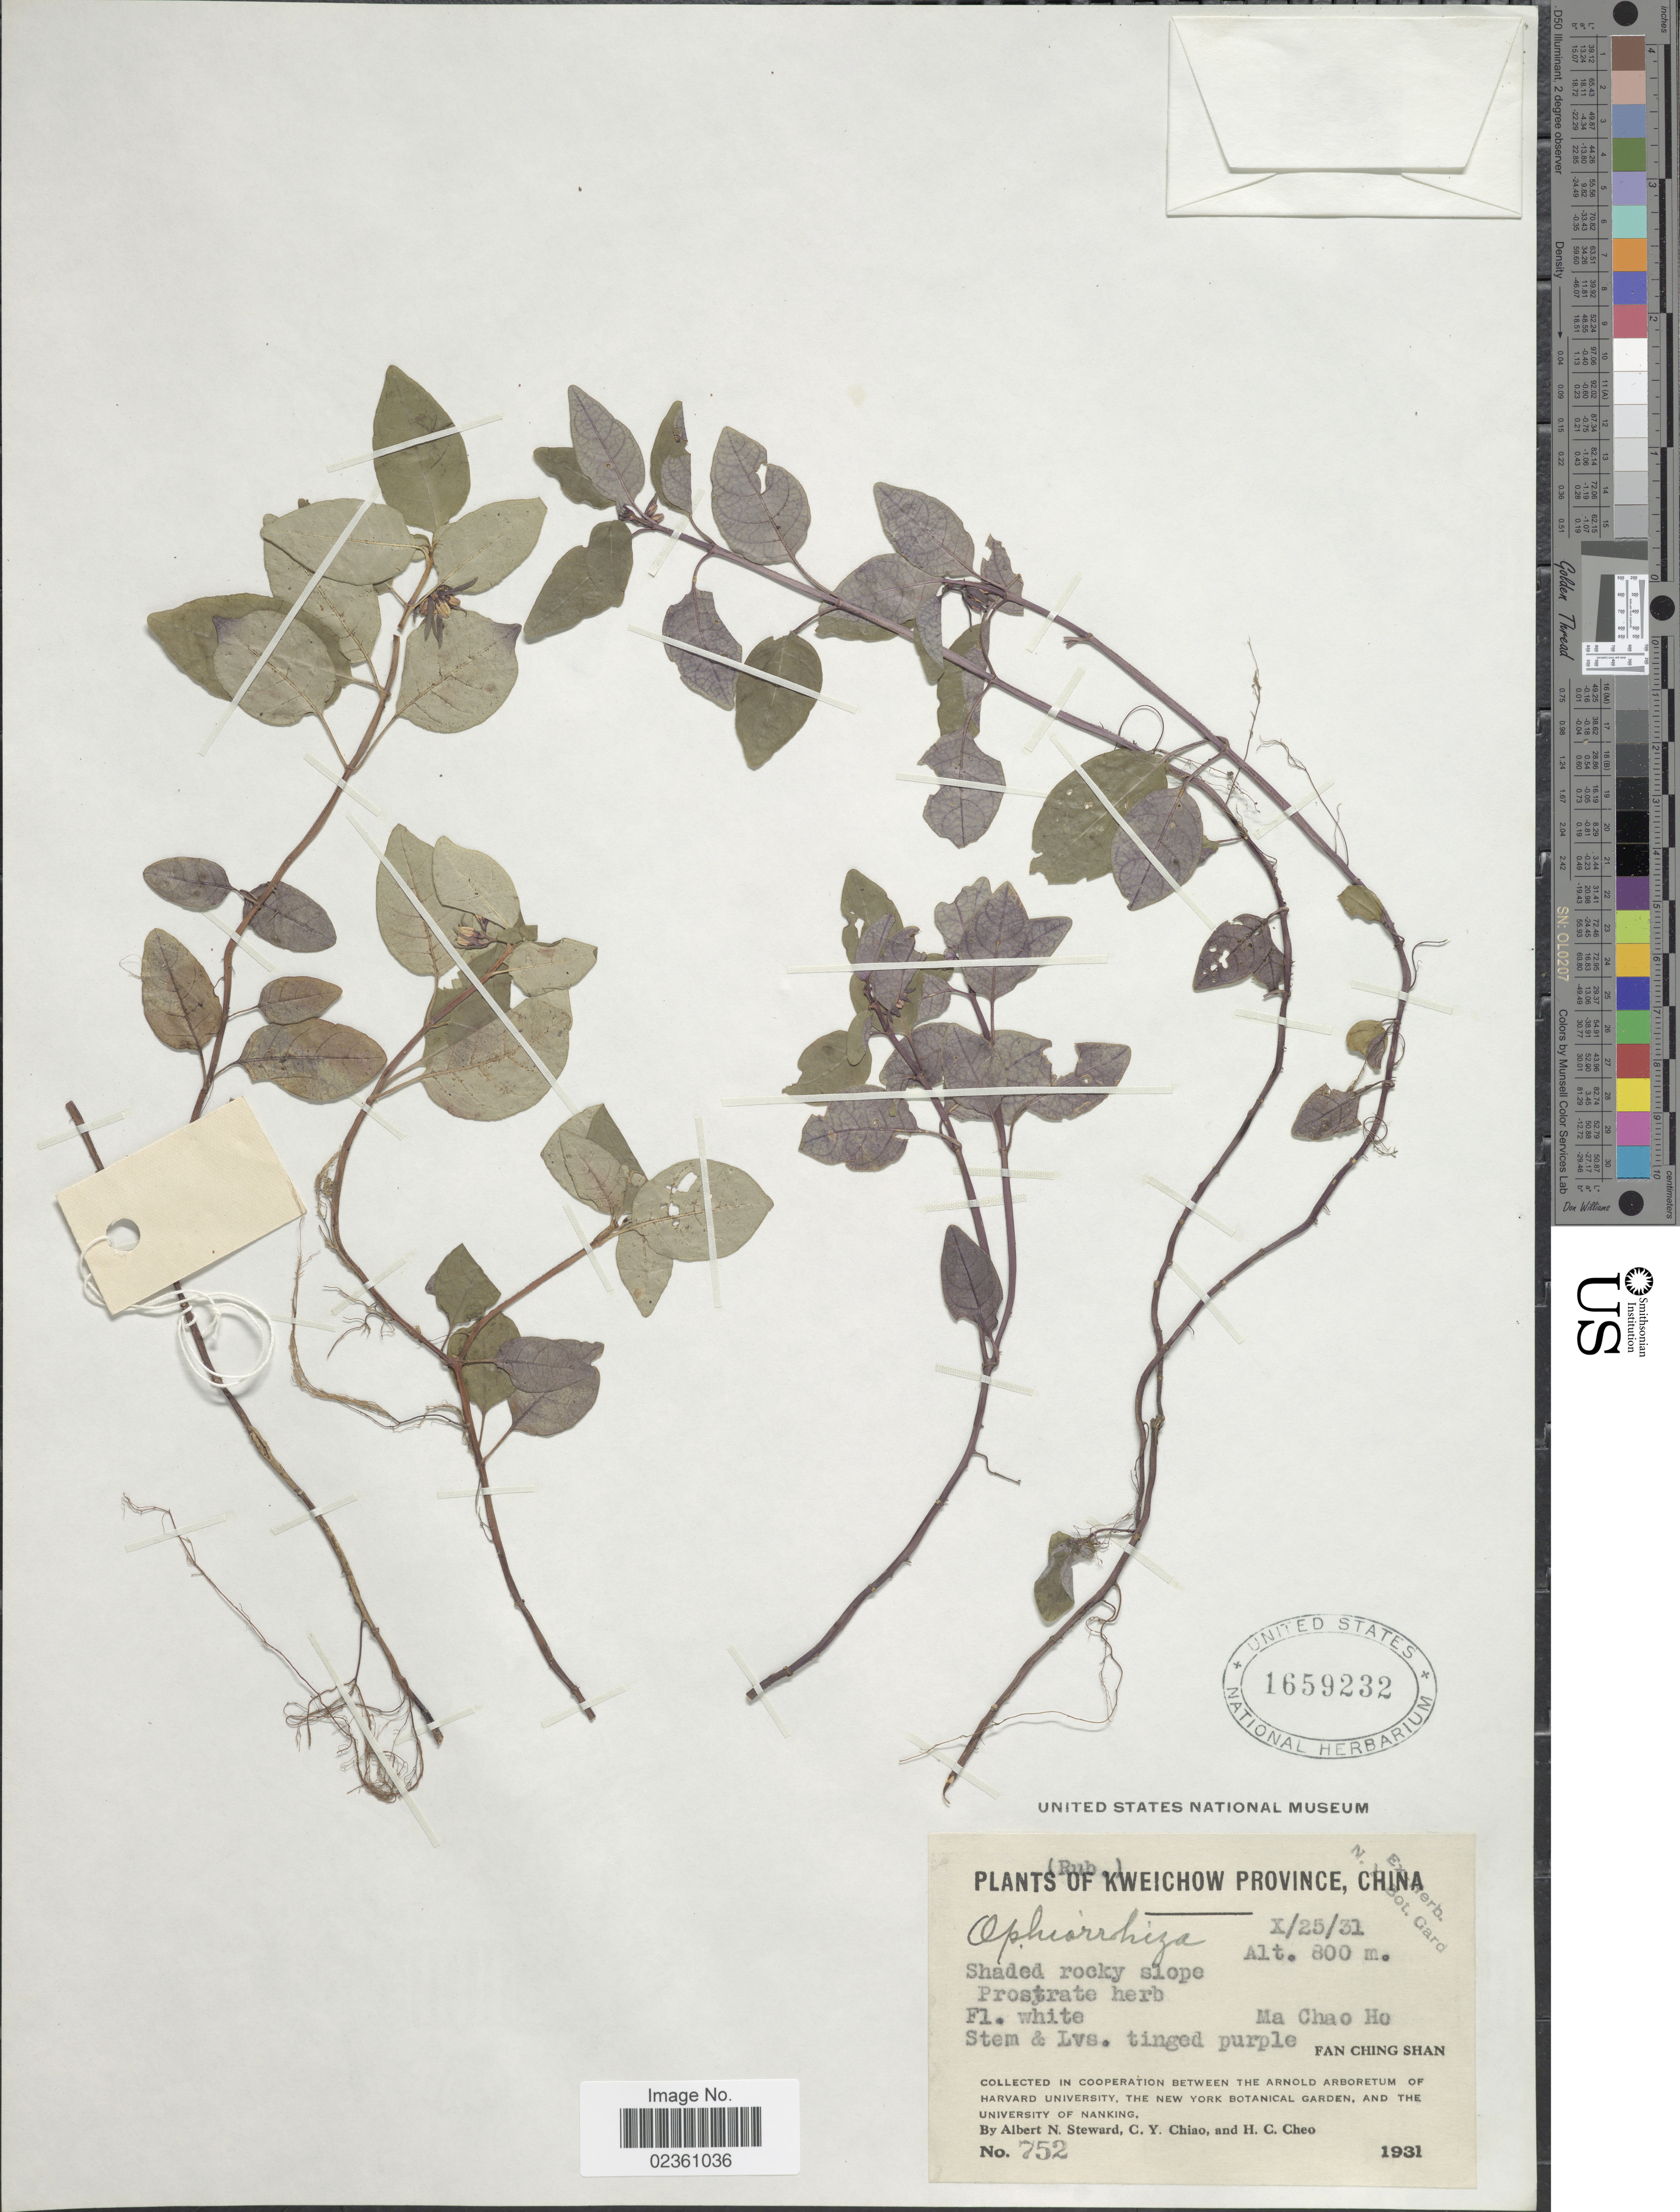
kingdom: Plantae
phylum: Tracheophyta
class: Magnoliopsida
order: Gentianales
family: Rubiaceae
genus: Ophiorrhiza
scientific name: Ophiorrhiza sp.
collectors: A. N. Steward, C. Y. Chiao & H. Cheo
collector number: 752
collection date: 1931-10-25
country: China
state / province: Guizhou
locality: Kweichow Province, Shaded rocky slope, Ma Chao Ho, Fan Ching Shan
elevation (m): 800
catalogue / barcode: US 1659232